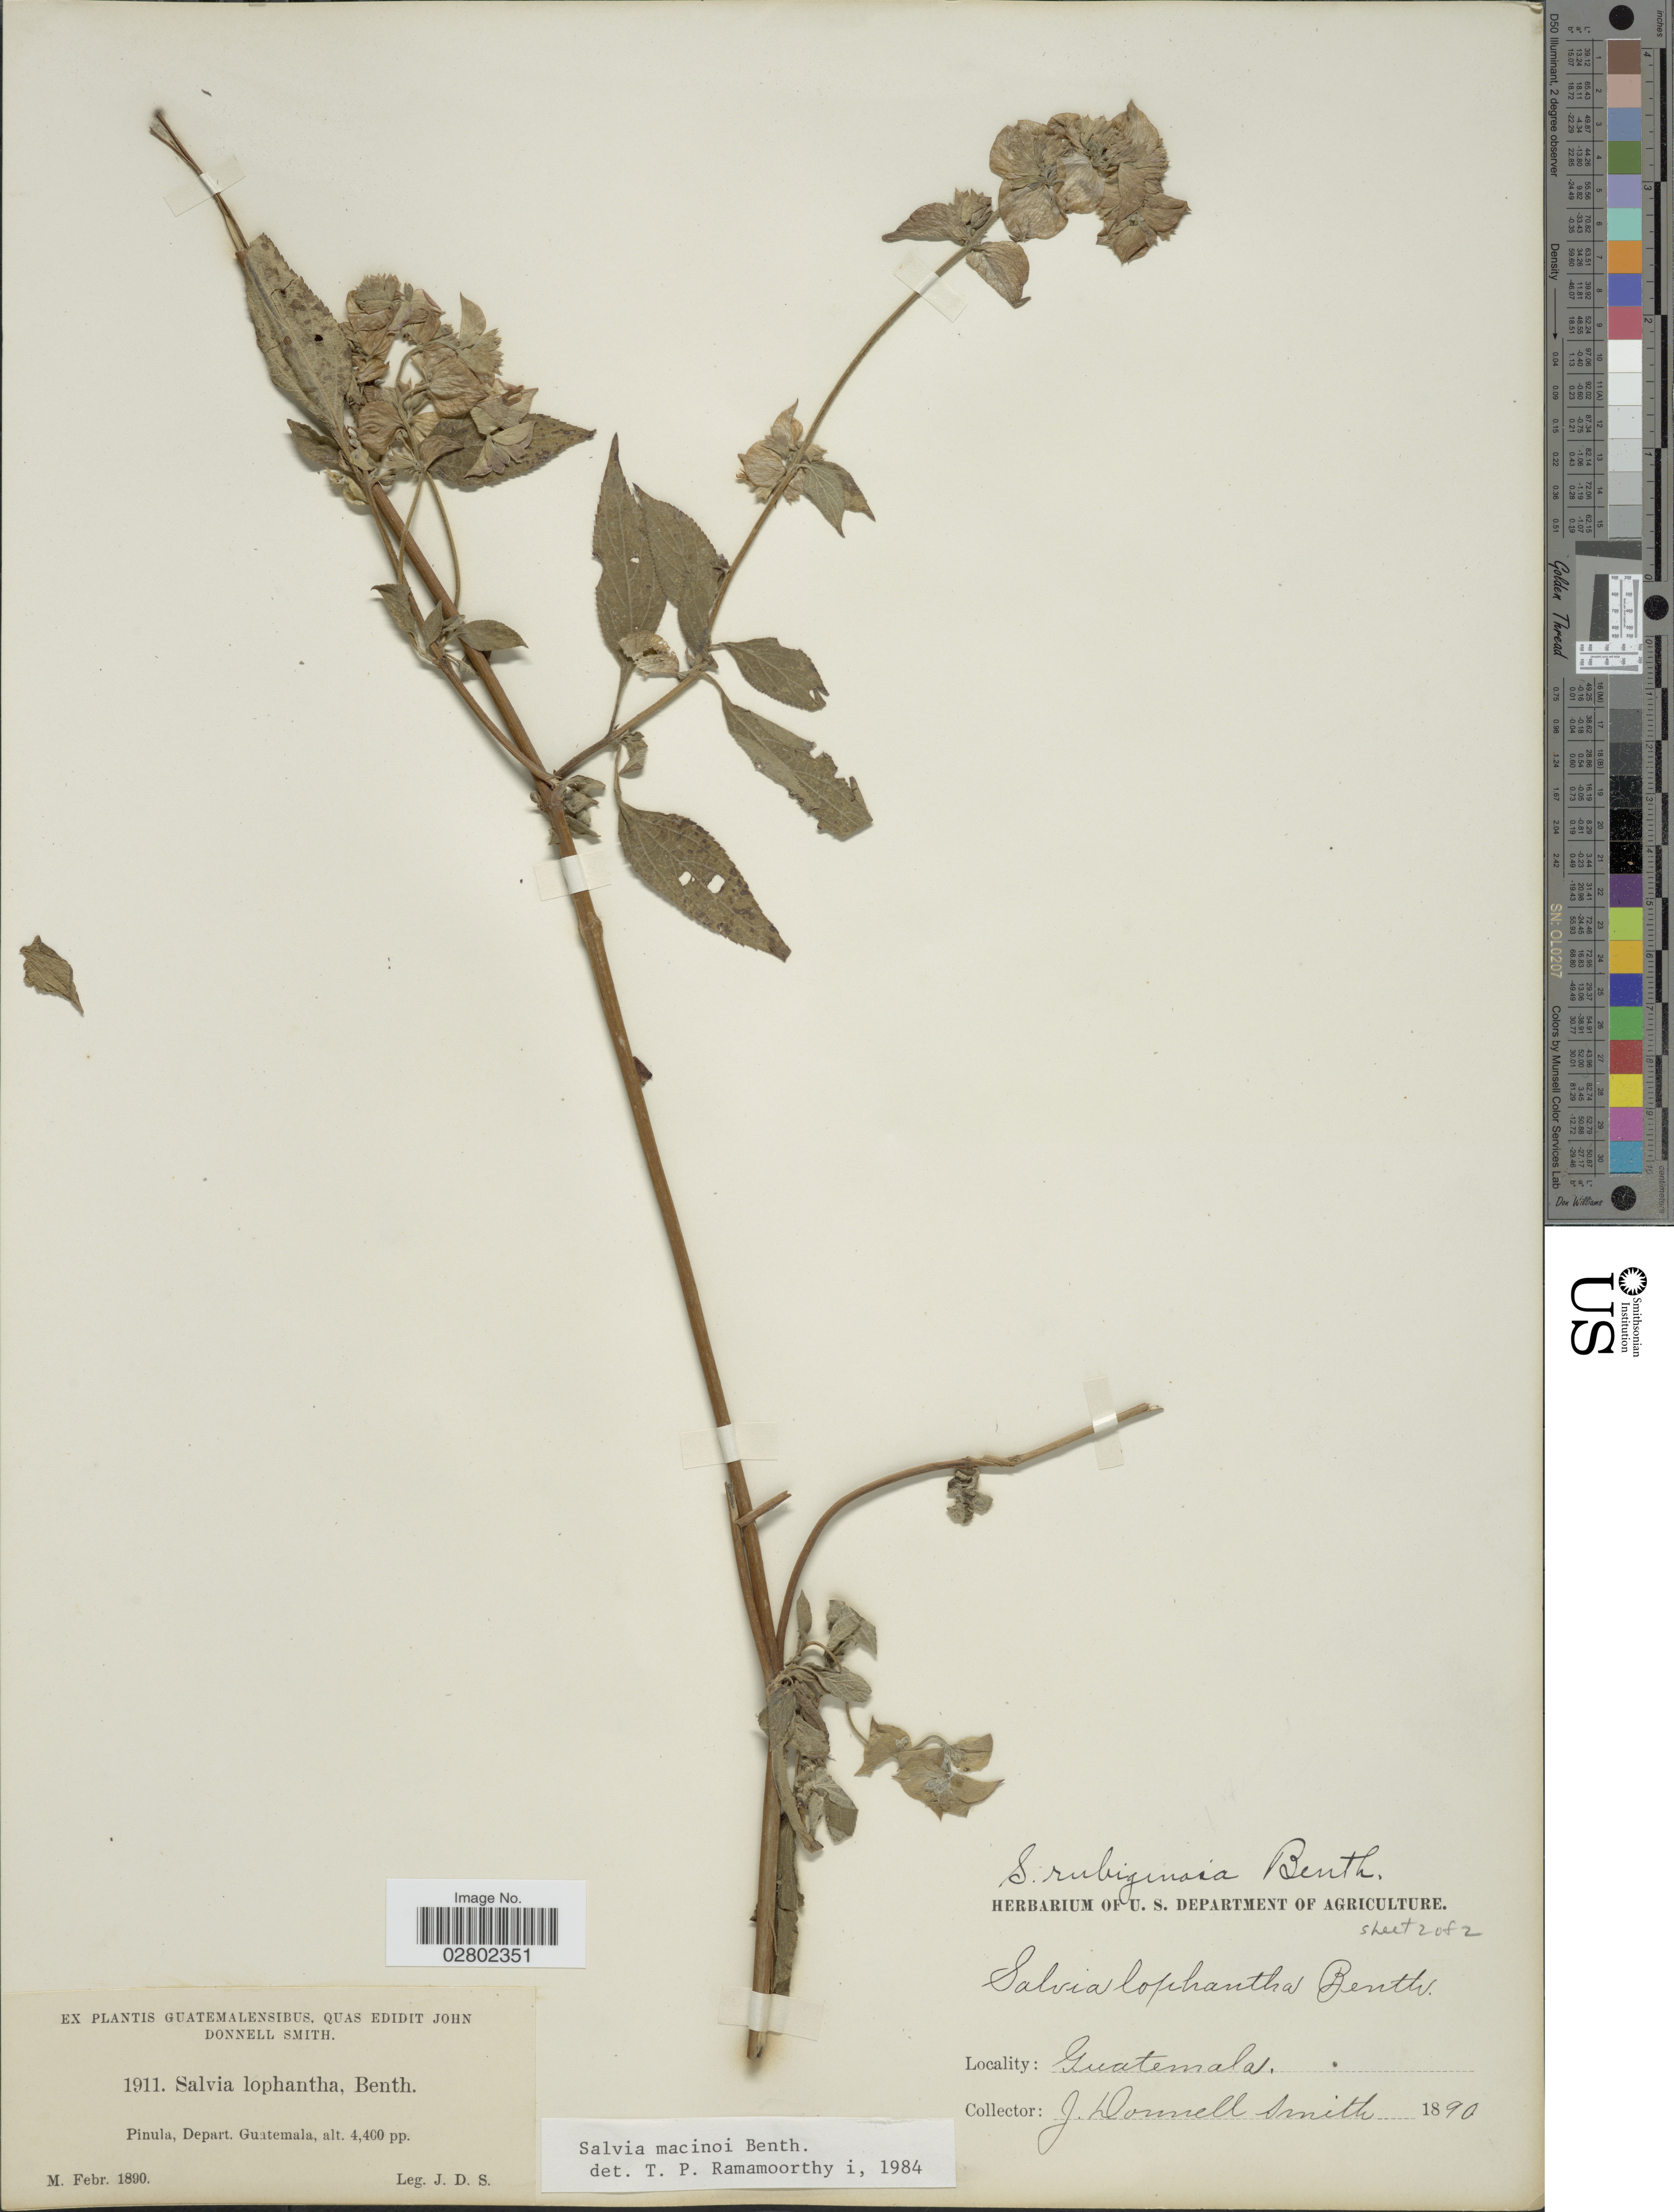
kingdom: Plantae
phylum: Tracheophyta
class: Magnoliopsida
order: Lamiales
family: Lamiaceae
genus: Salvia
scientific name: Salvia mocinoi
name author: Benth.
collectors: J. Donnell Smith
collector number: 1911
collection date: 1890-02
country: Guatemala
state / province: Guatemala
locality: Pinula, Depart. Guatemala.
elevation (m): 1341